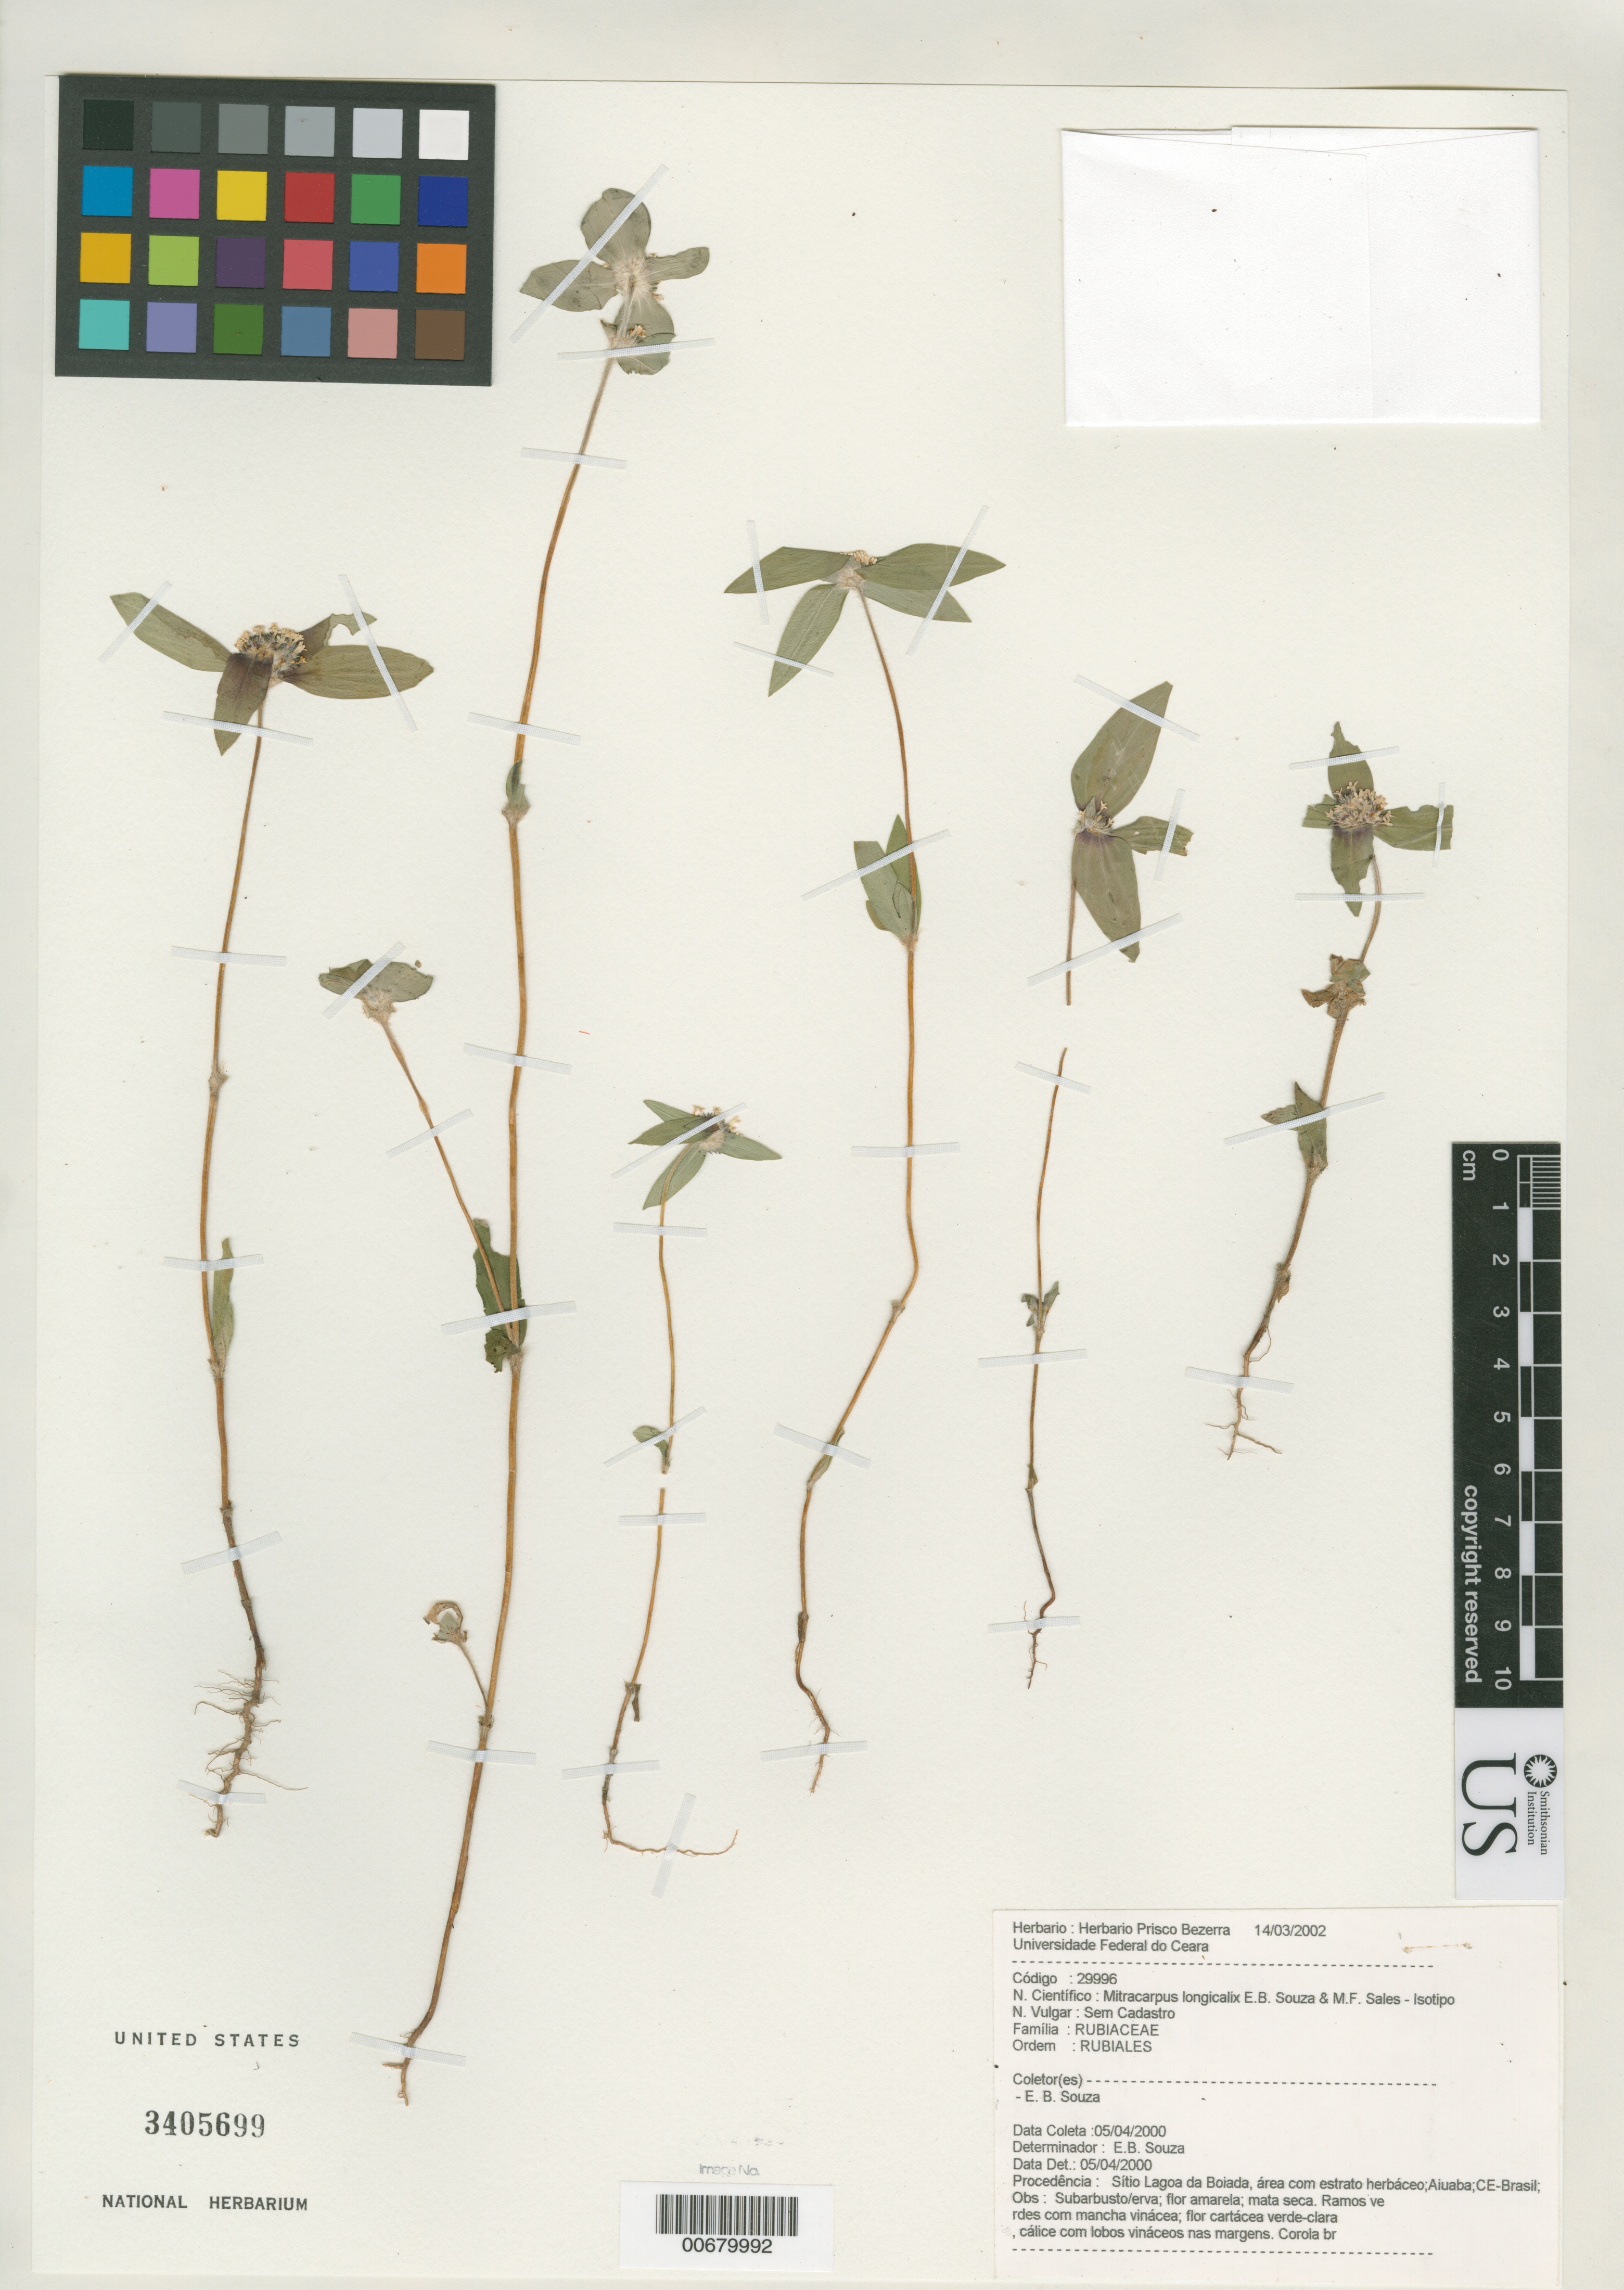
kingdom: Plantae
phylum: Tracheophyta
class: Magnoliopsida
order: Gentianales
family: Rubiaceae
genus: Mitracarpus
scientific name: Mitracarpus longicalyx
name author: E.B. Souza & M.F. Sales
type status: Isotype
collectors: E. Souza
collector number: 29996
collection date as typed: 05 Apr 2000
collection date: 2000-04-05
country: Brazil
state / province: Ceará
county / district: Aiuaba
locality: Sitio Lagoa da Boiada.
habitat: Area com estrato herbaceo.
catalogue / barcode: US 3405699